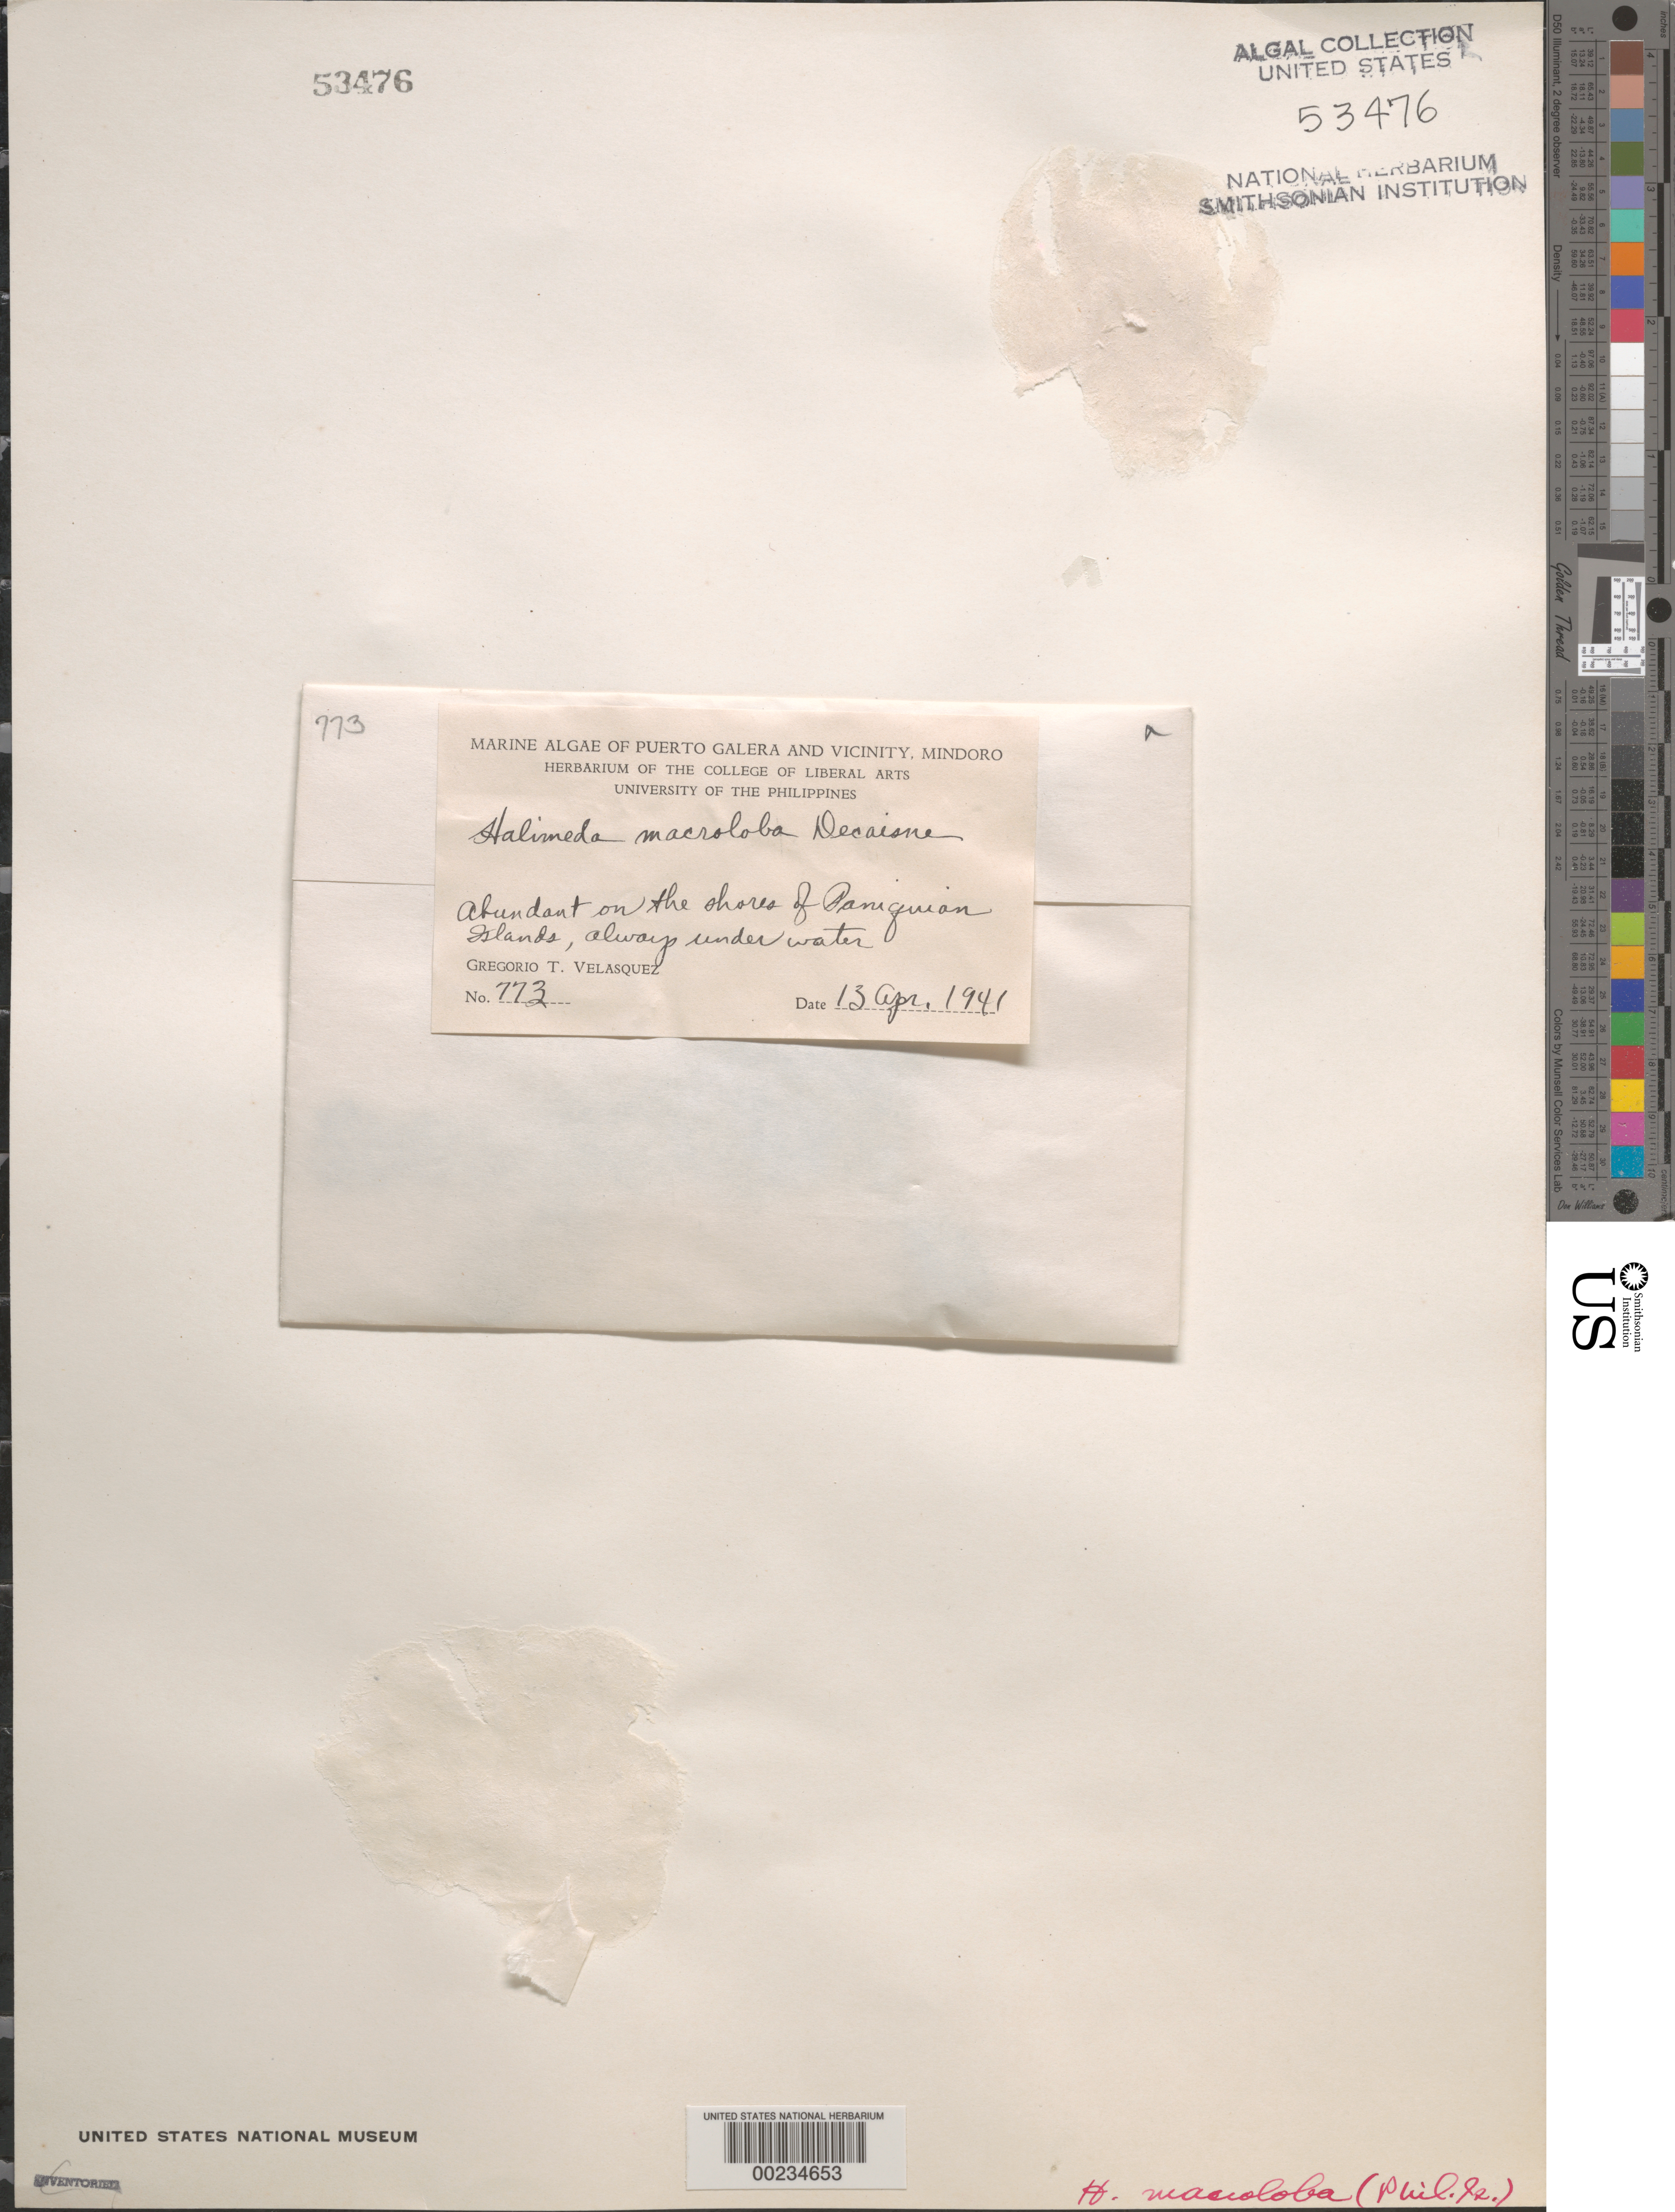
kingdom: Plantae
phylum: Chlorophyta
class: Ulvophyceae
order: Bryopsidales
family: Halimedaceae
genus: Halimeda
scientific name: Halimeda macroloba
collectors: G. Velasquez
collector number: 773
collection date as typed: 13 Apr 1941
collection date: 1941-04-13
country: Philippines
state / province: Mimaropa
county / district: Mindoro Oriental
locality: Puerto galera, area, paniquian islands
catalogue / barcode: US 53476